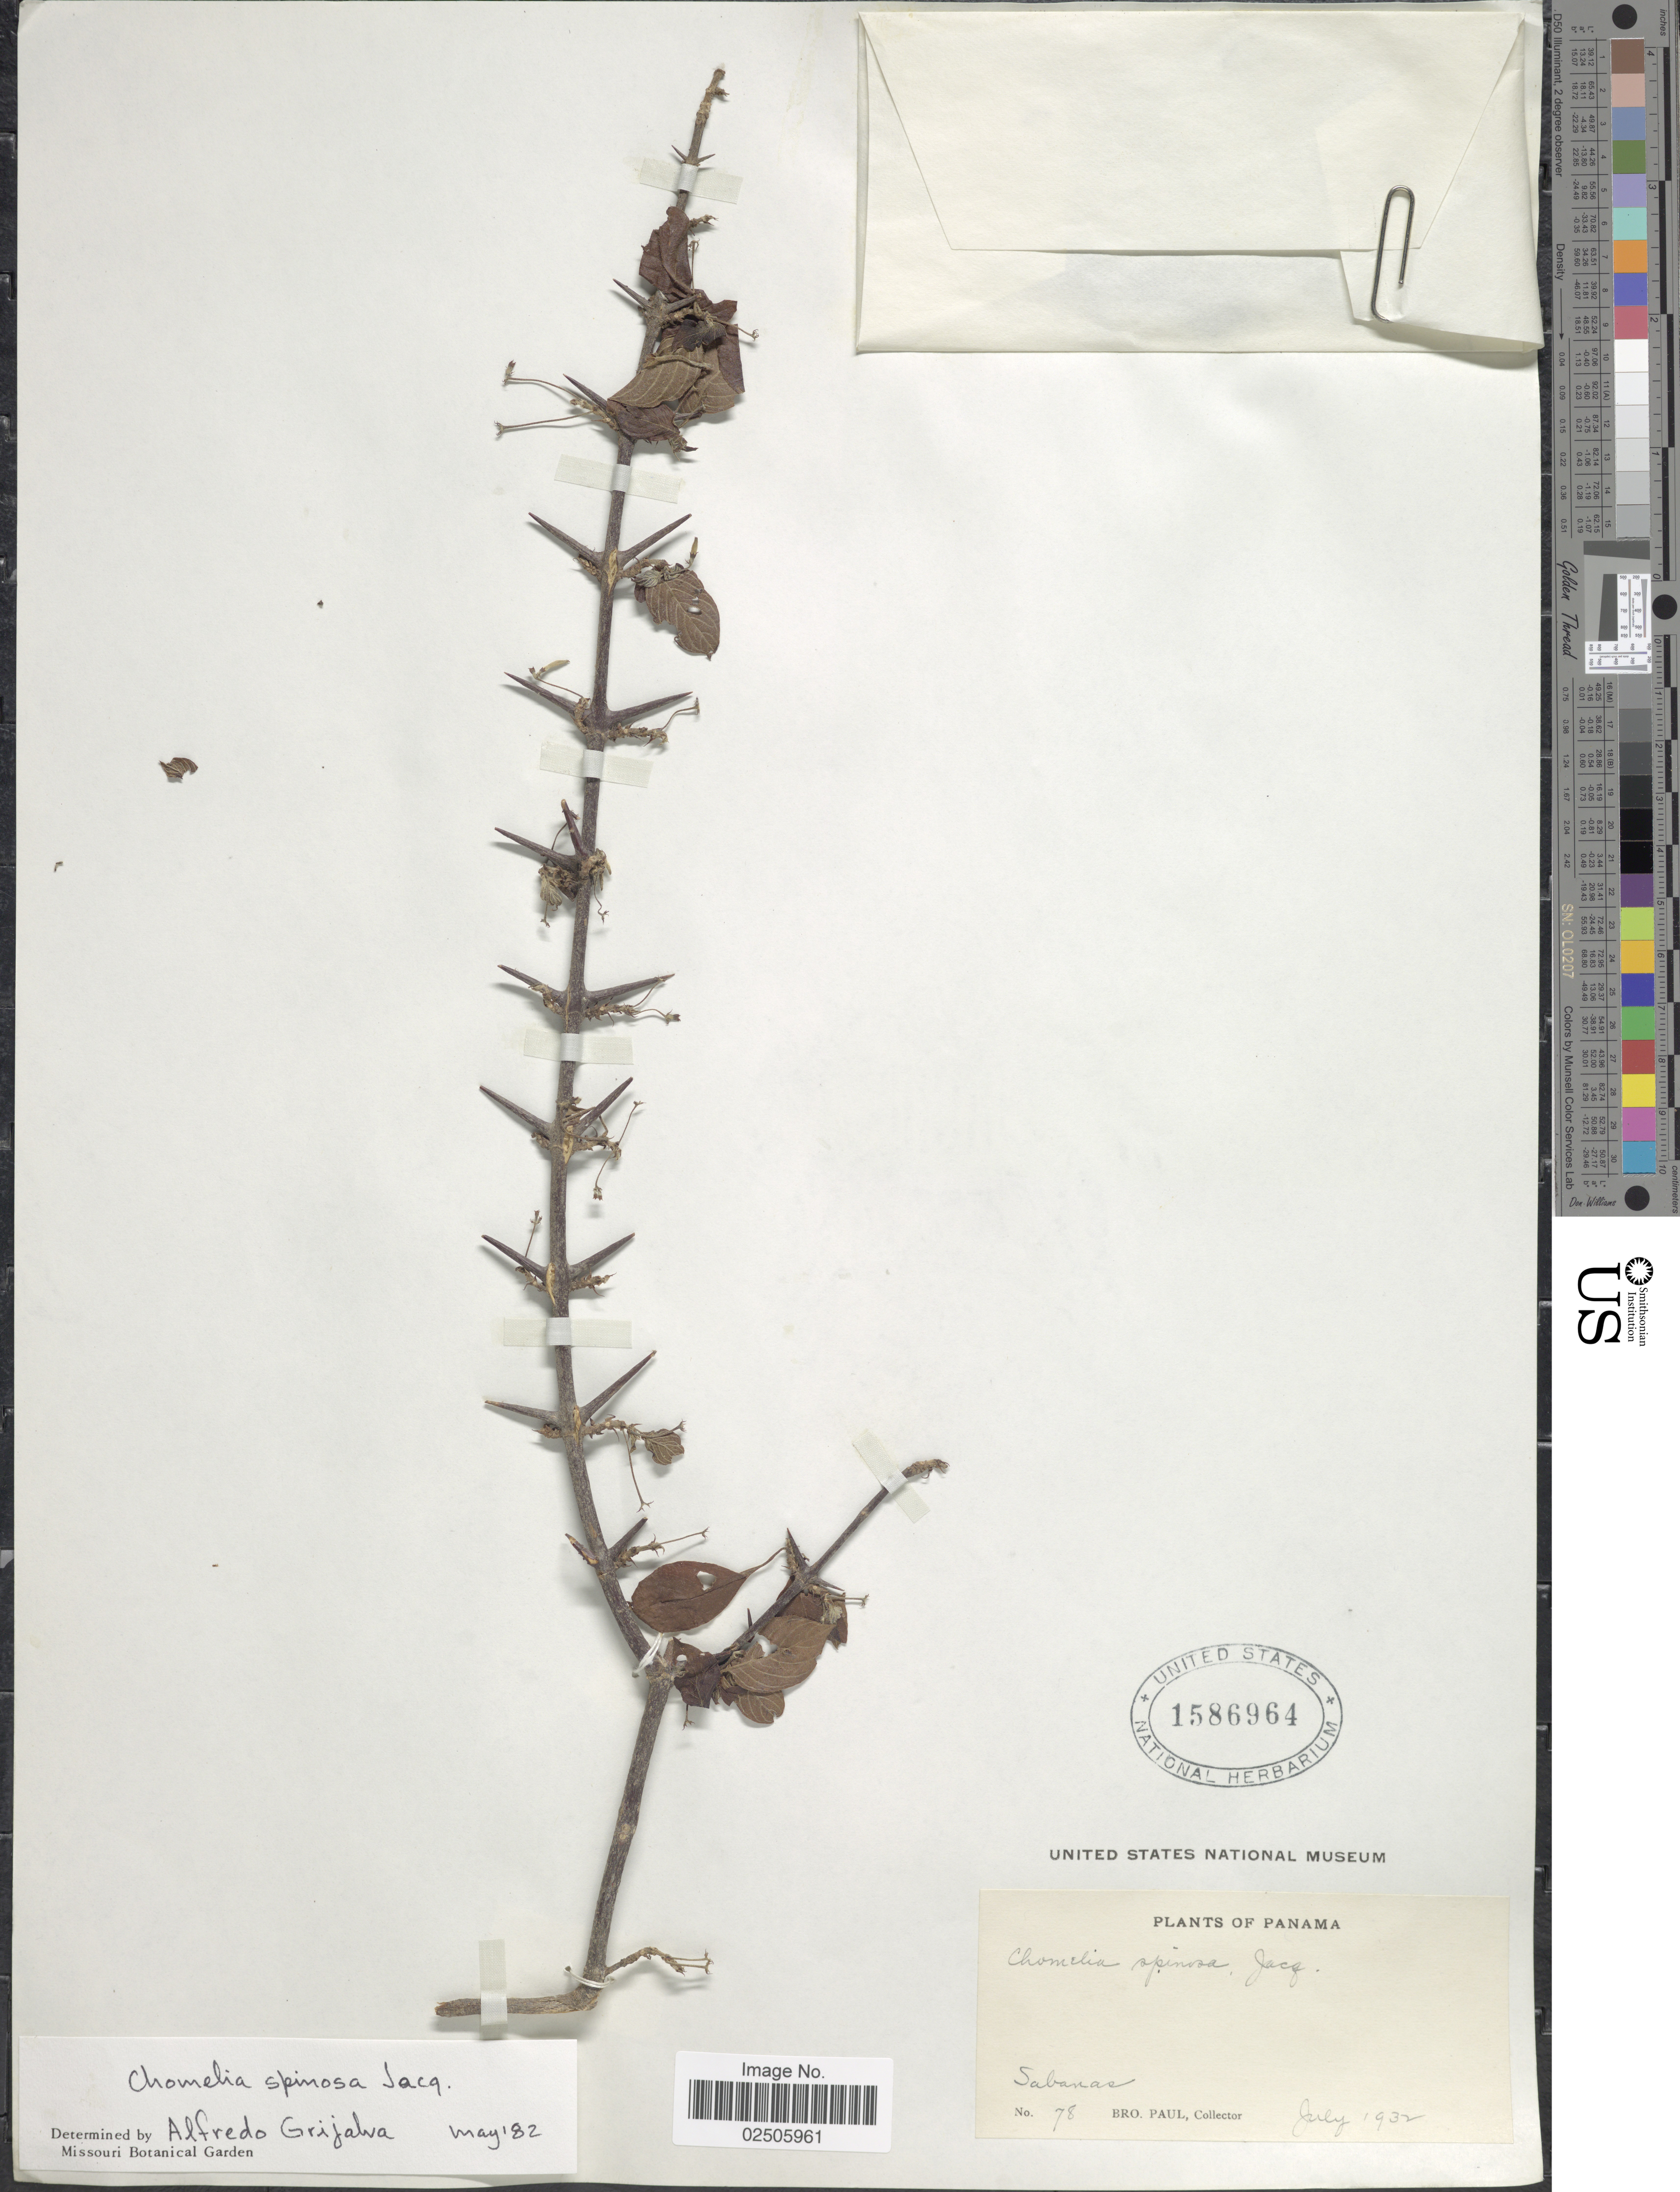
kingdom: Plantae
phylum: Tracheophyta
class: Magnoliopsida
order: Gentianales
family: Rubiaceae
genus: Chomelia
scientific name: Chomelia spinosa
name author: Jacq.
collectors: B. Paul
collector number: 78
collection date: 1932-07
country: Panama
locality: Sabanas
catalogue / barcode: US 1586964